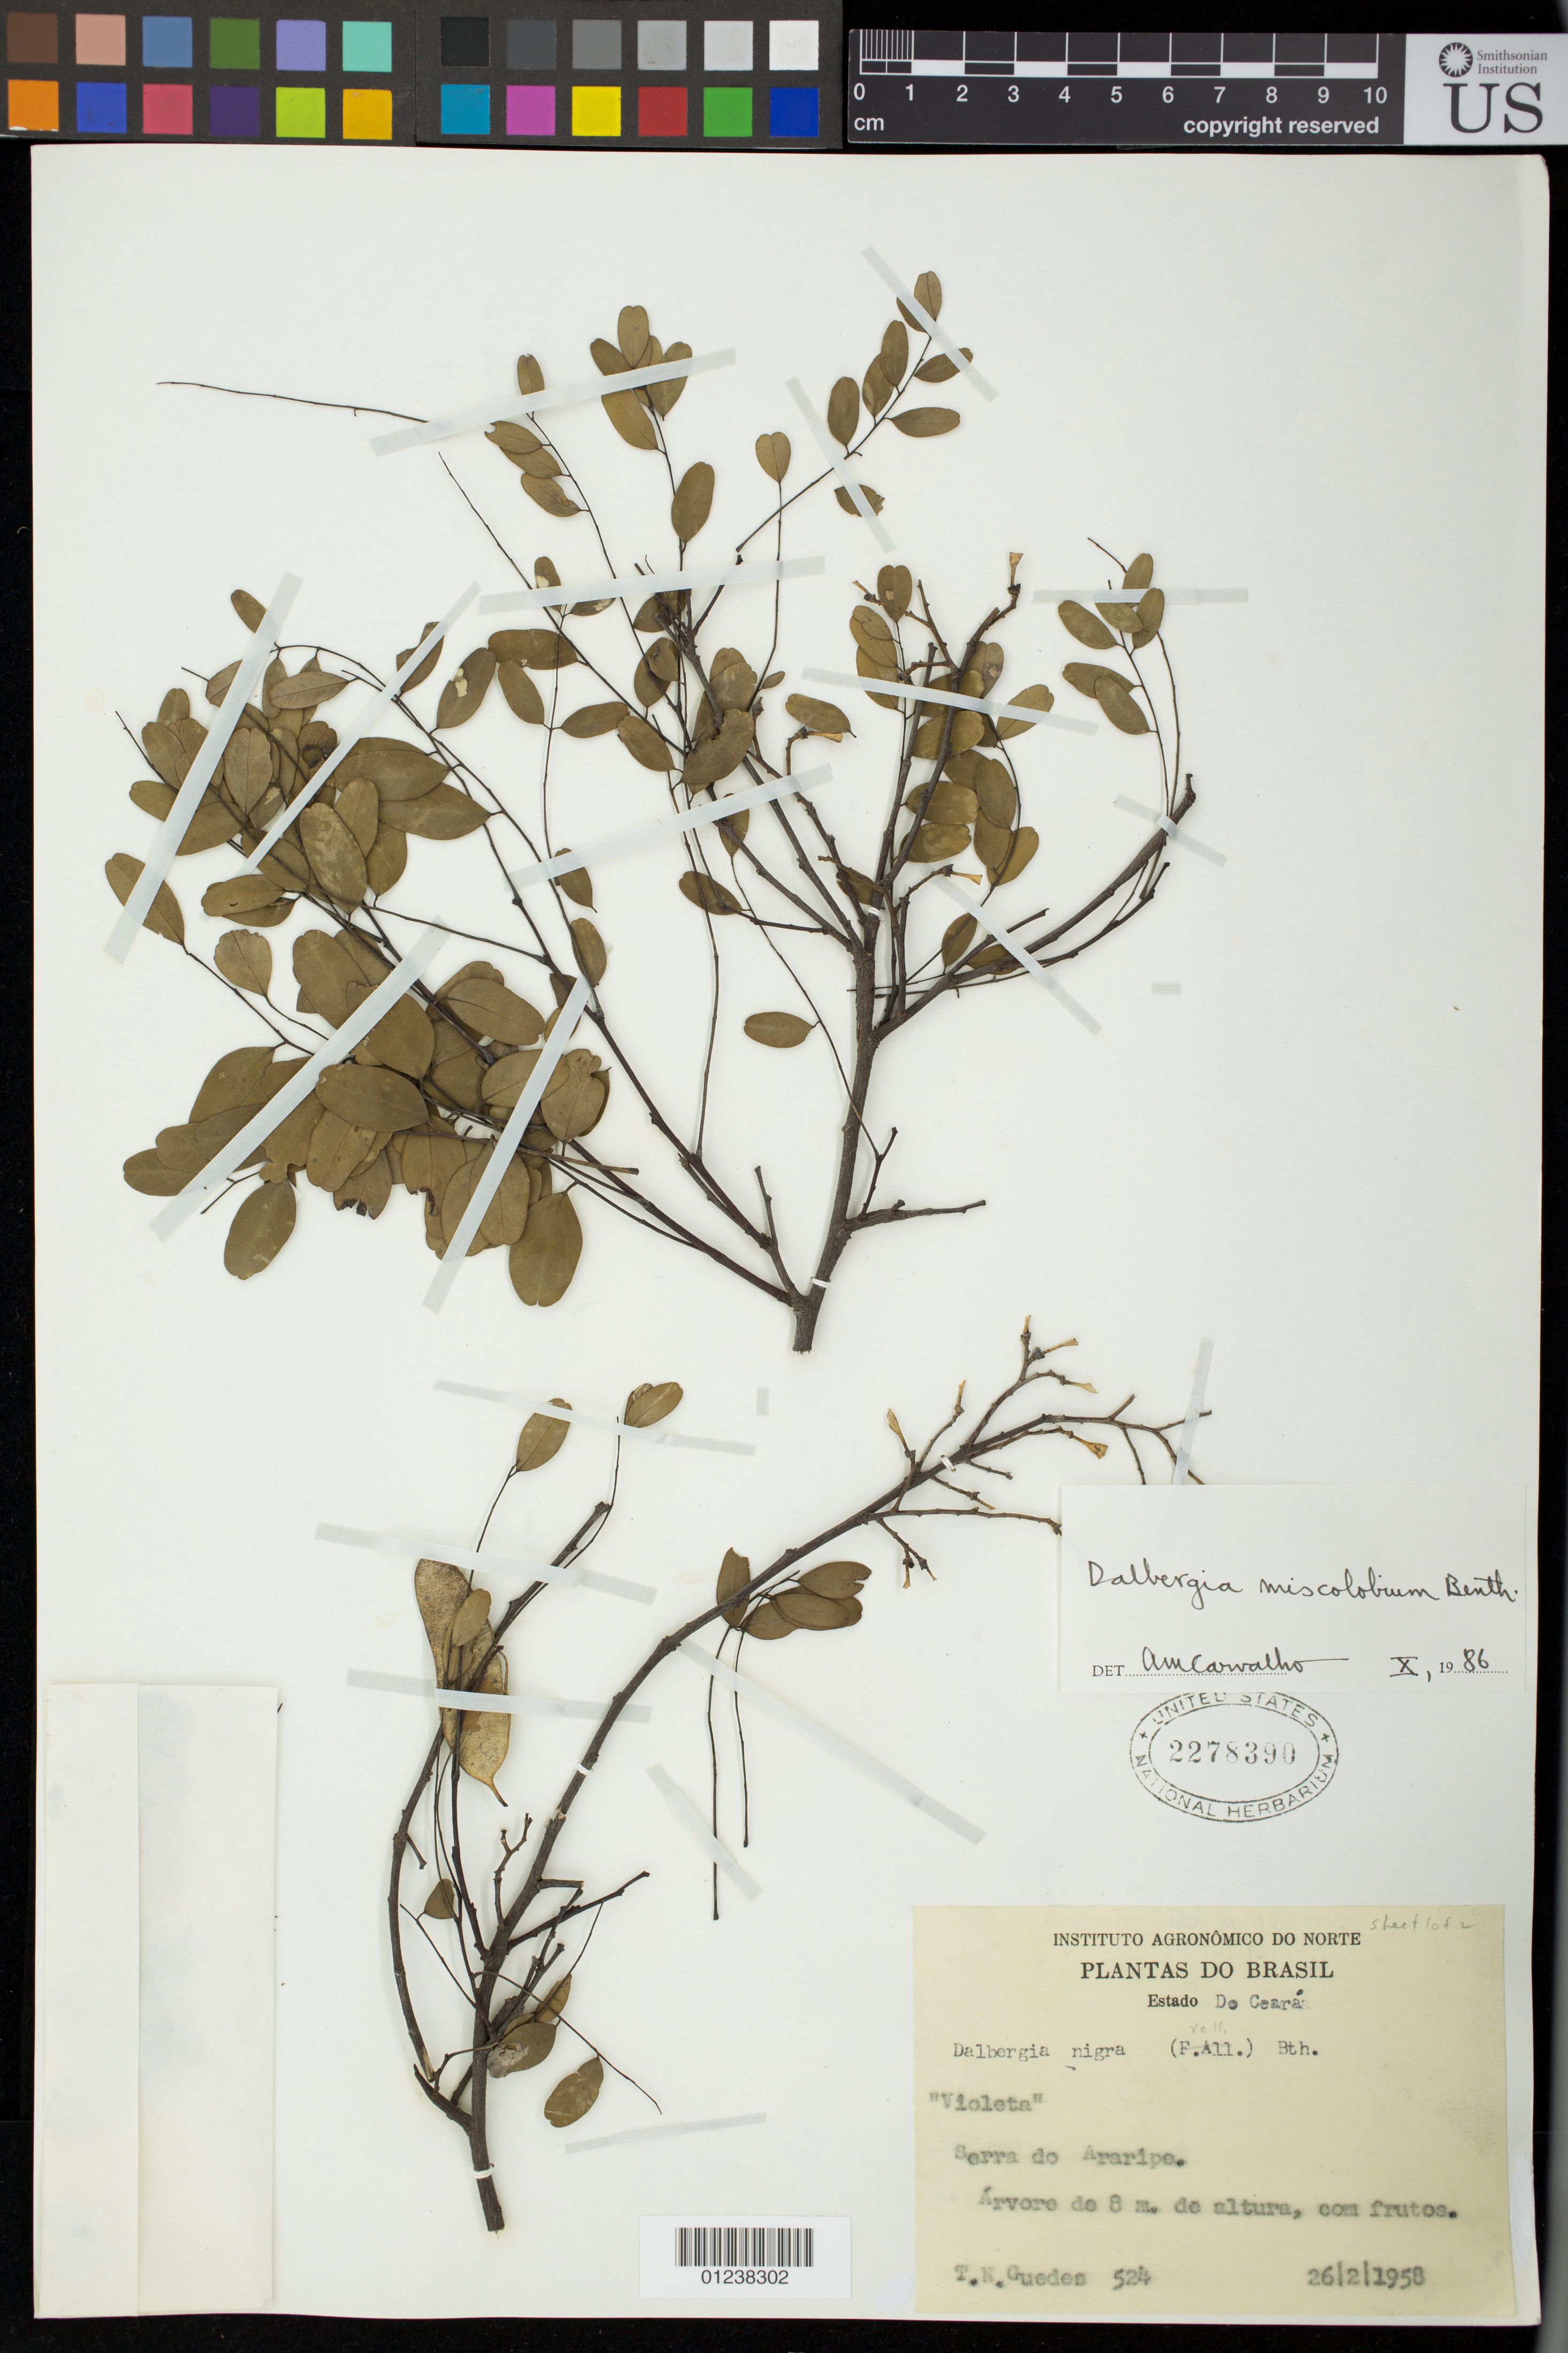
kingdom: Plantae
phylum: Tracheophyta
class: Magnoliopsida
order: Fabales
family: Fabaceae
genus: Dalbergia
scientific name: Dalbergia miscolobium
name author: Benth.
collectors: T. Guedes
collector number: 524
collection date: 1958-02-26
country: Brazil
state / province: Ceara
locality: Serra do Araripe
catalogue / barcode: US 2278390